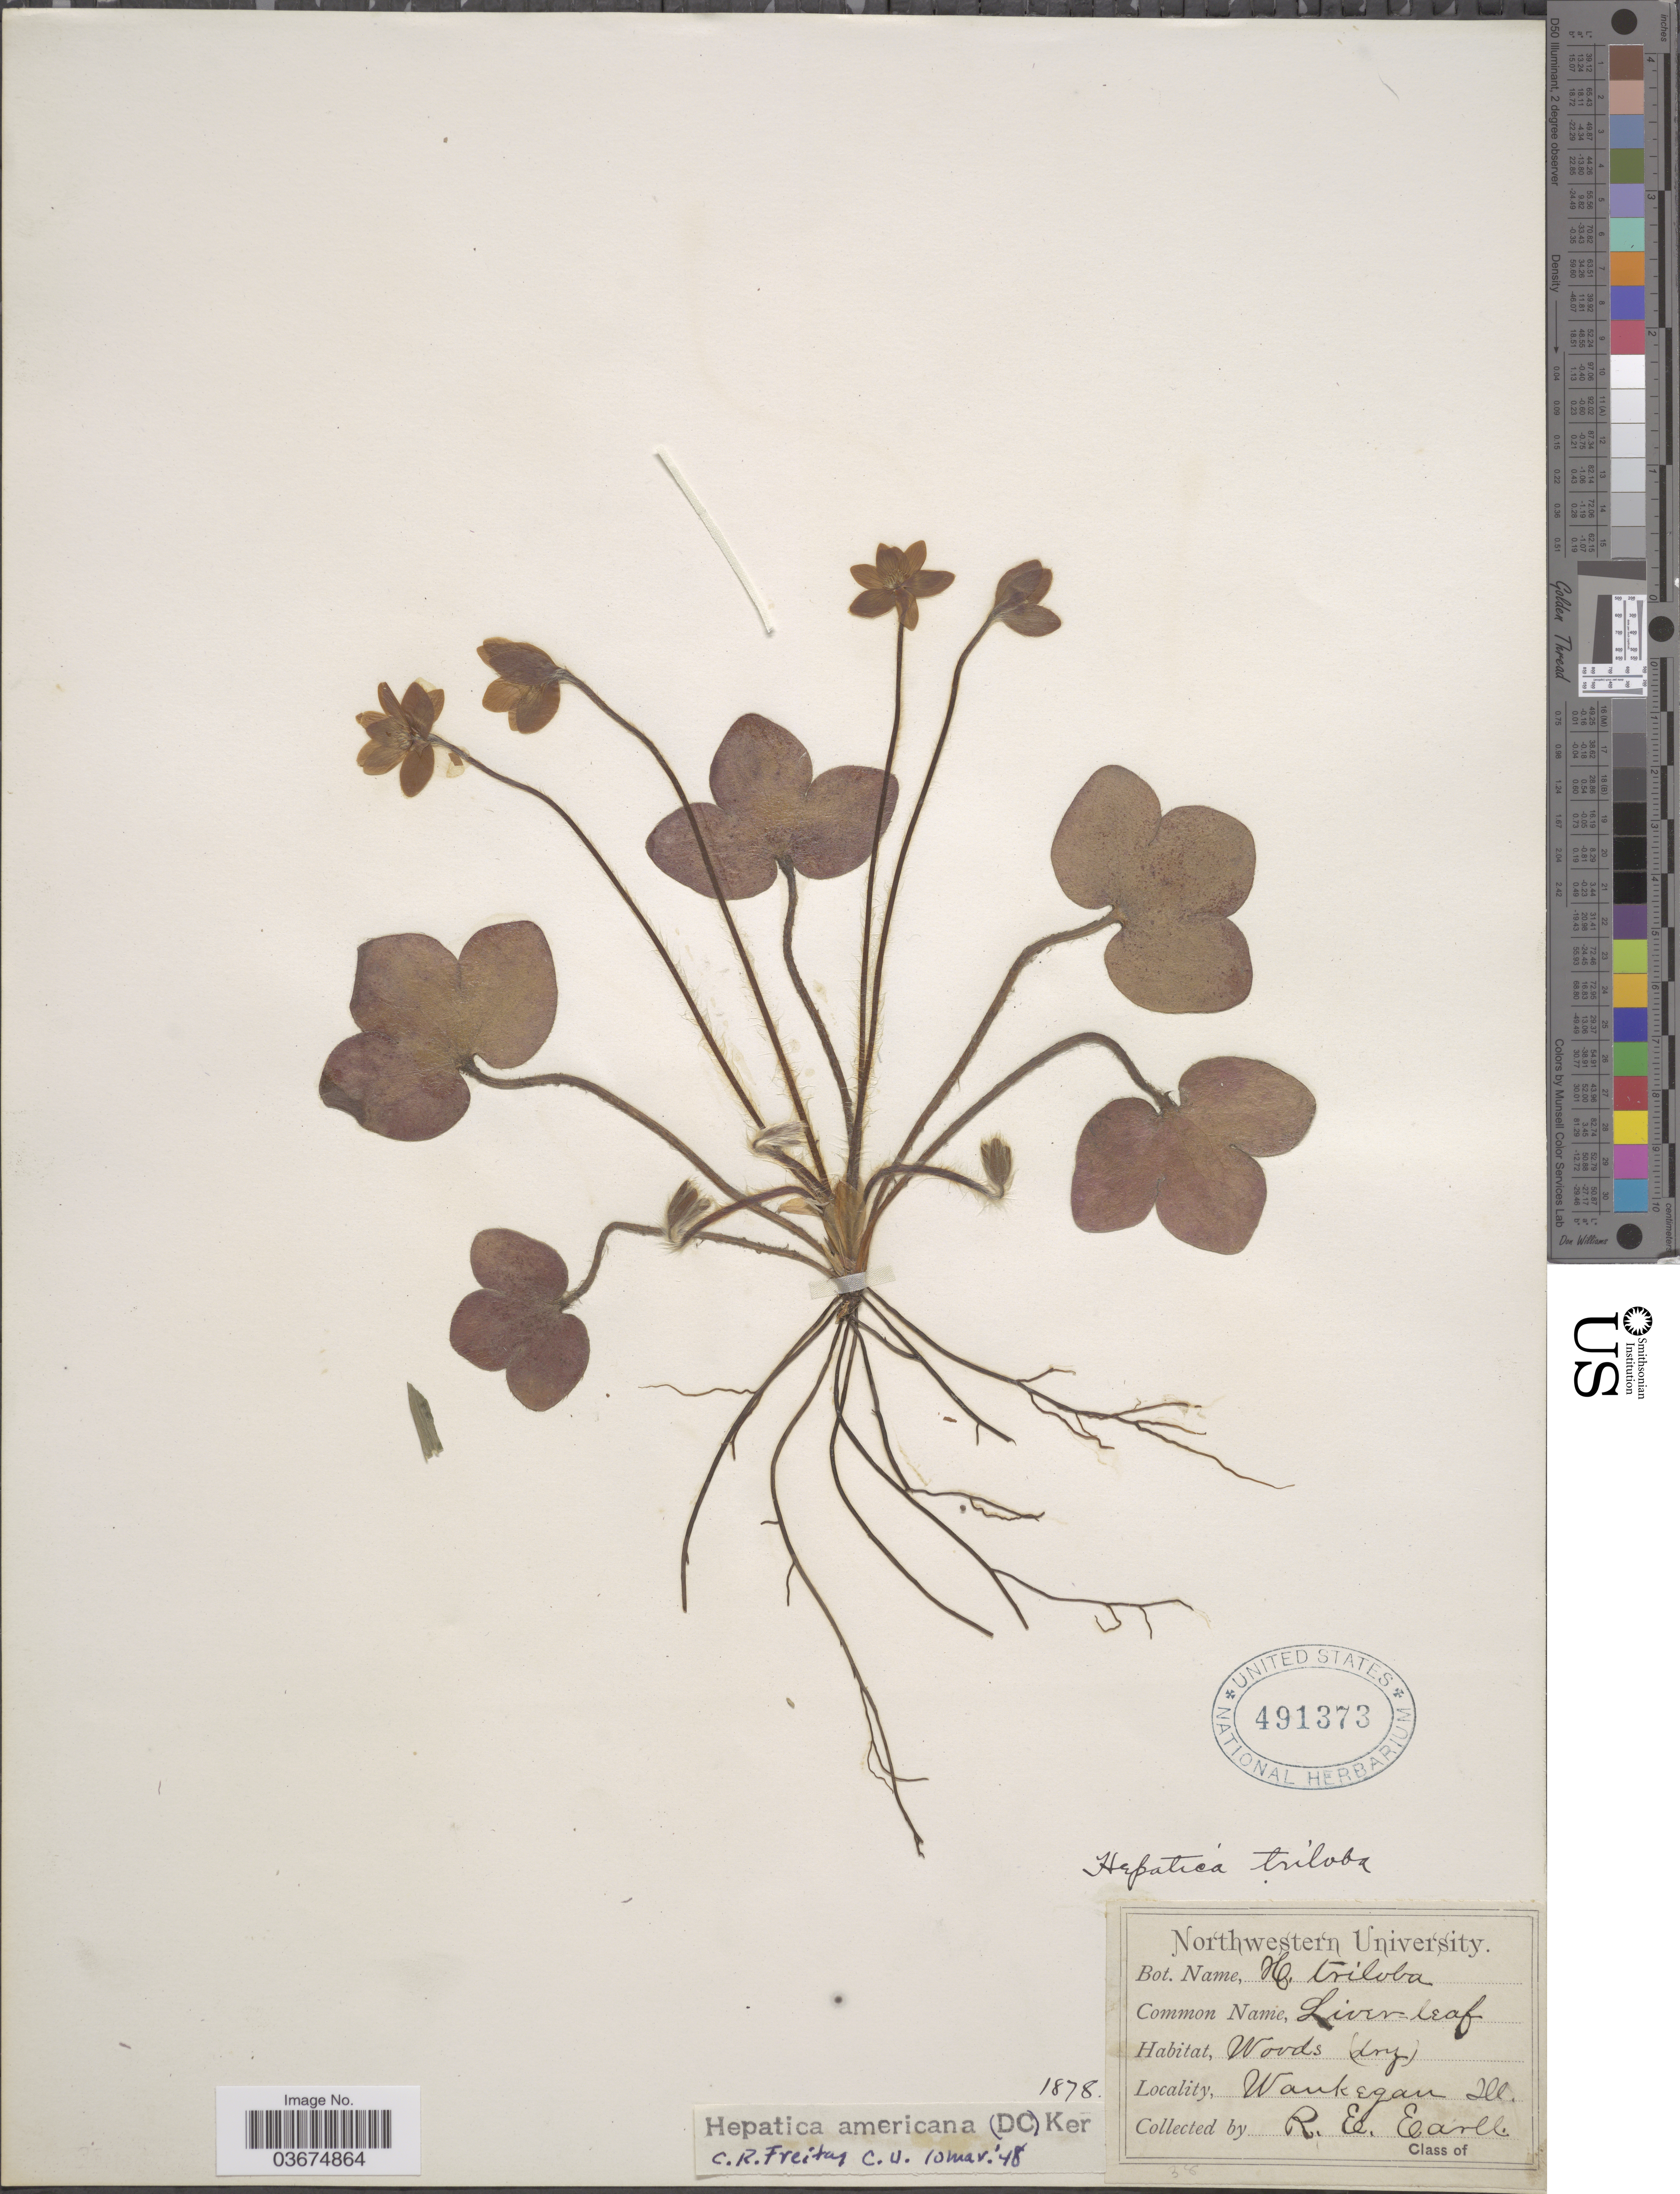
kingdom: Plantae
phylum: Tracheophyta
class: Magnoliopsida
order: Ranunculales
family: Ranunculaceae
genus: Hepatica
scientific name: Hepatica americana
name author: (DC.) Ker Gawl.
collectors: R. Earll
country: United States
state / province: Illinois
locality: Wankegan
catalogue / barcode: US 491373